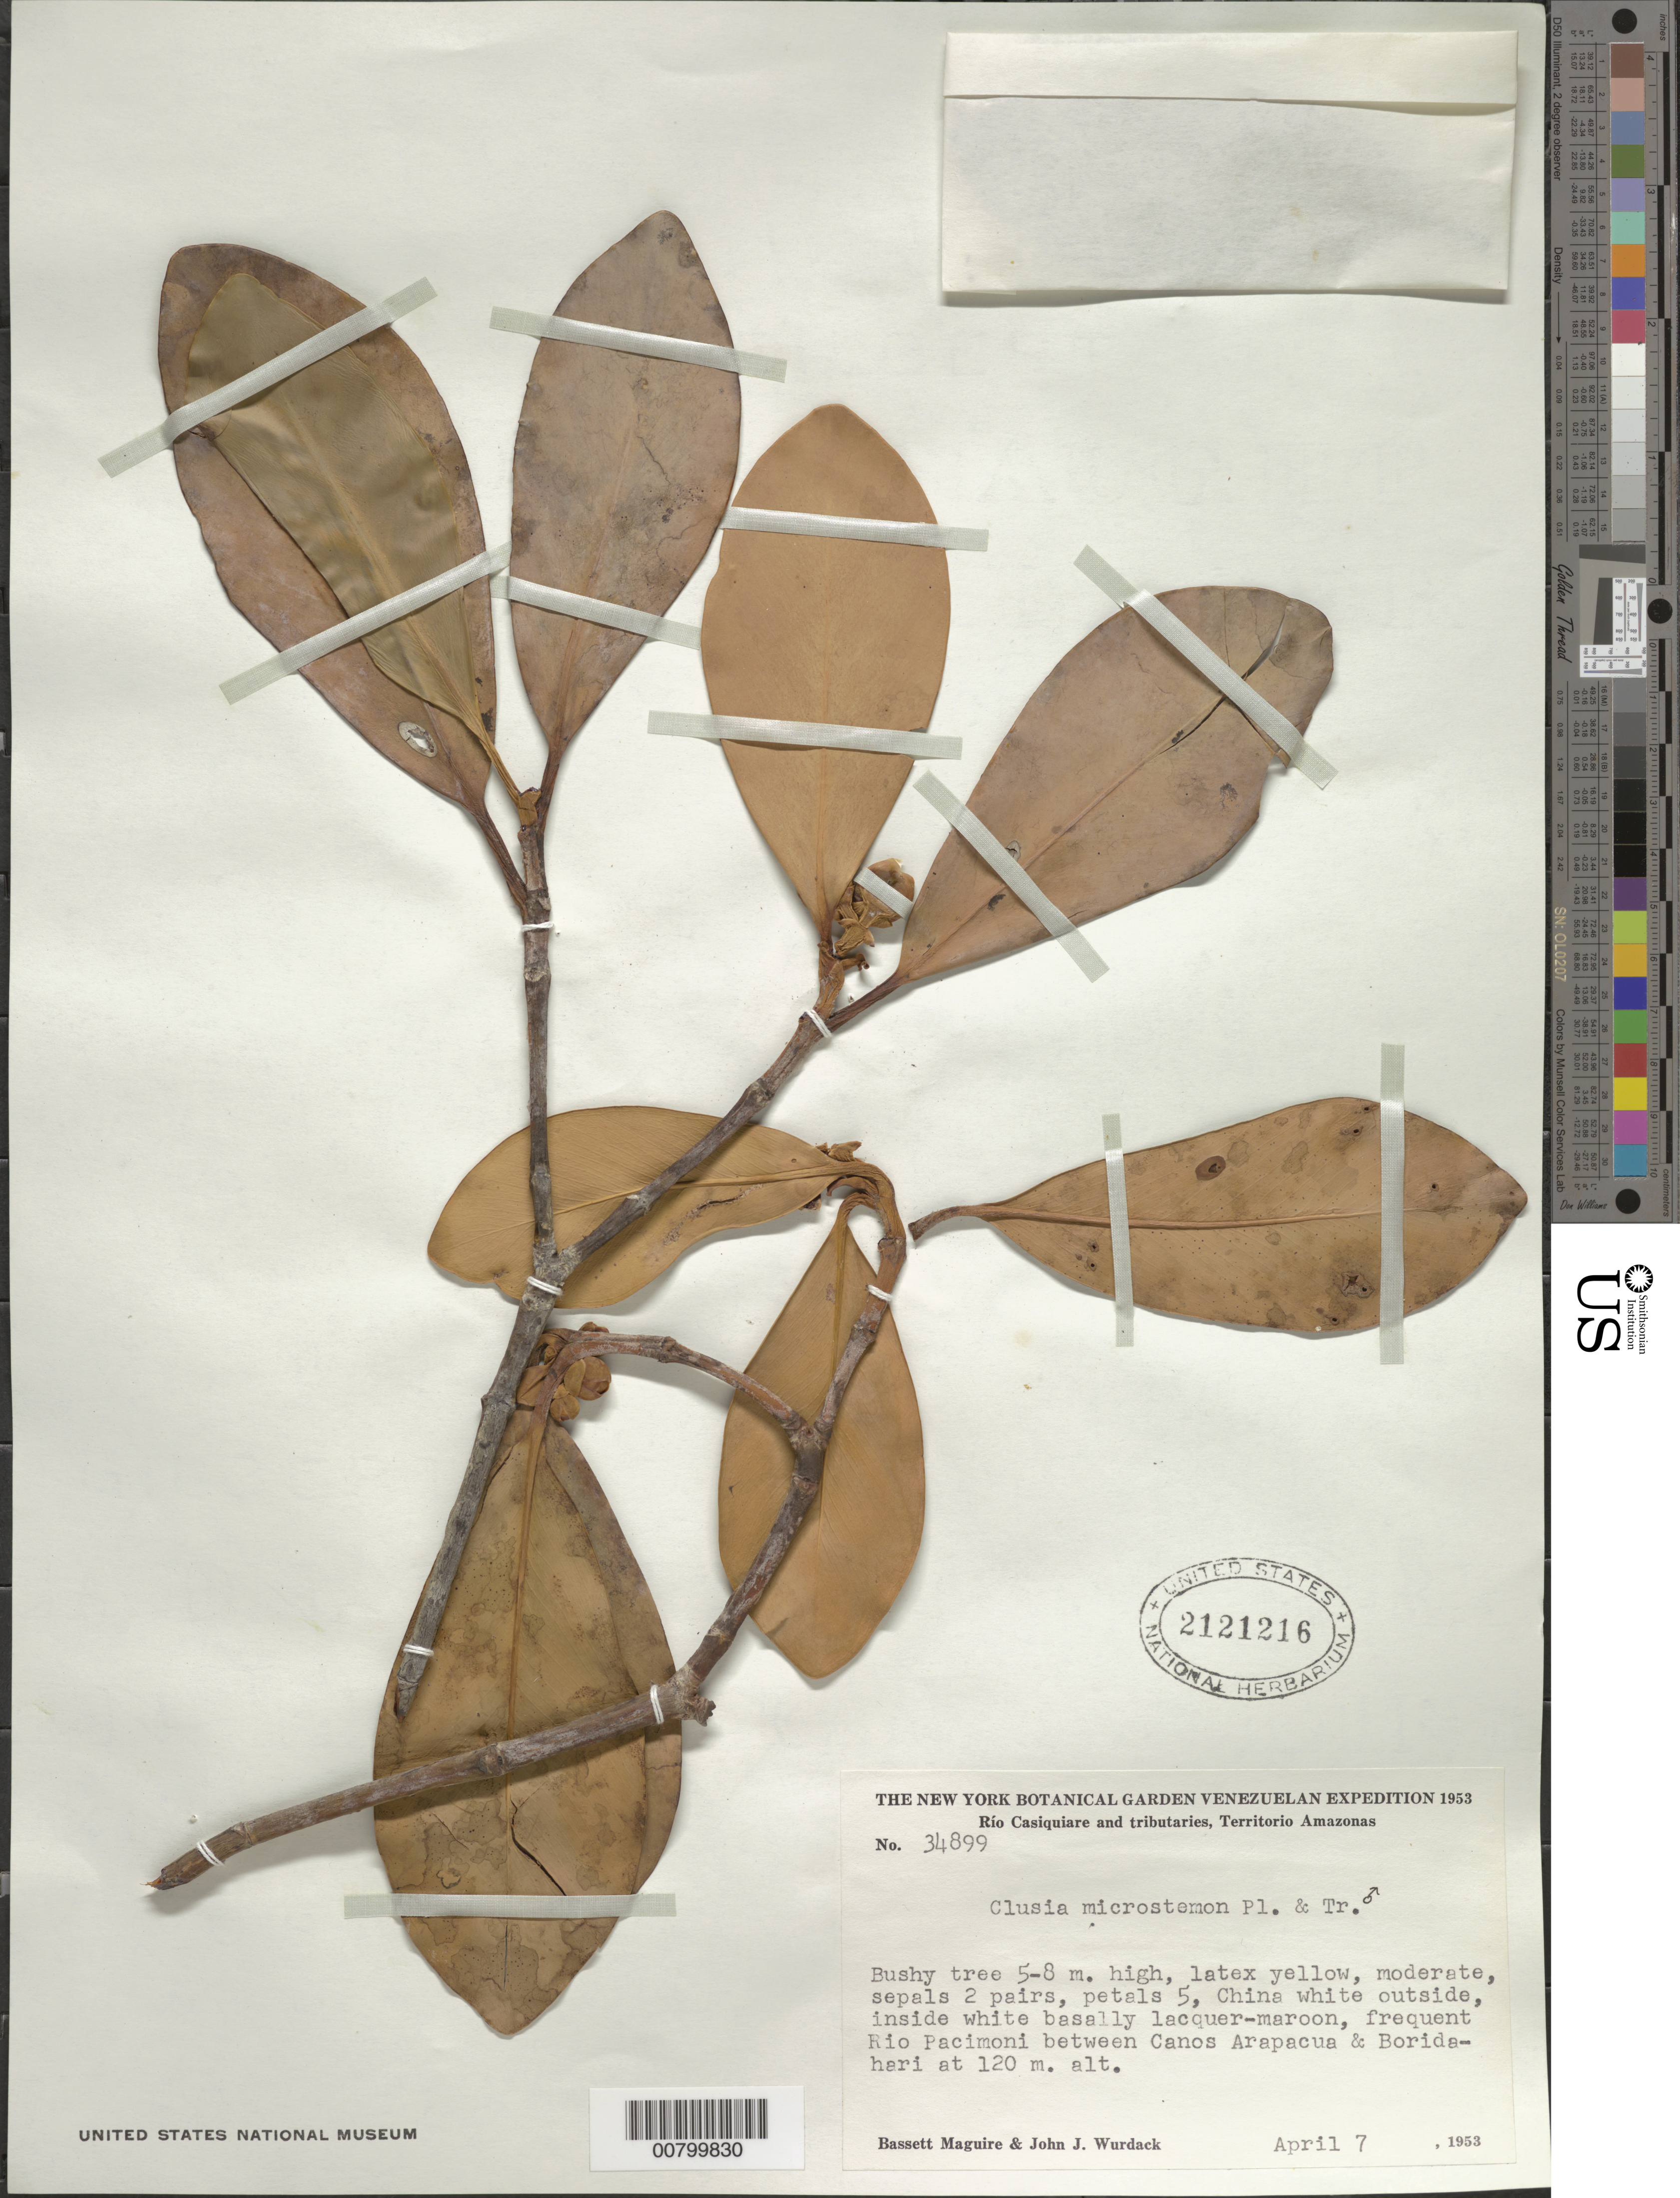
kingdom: Plantae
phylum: Tracheophyta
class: Magnoliopsida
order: Malpighiales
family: Clusiaceae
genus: Clusia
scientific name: Clusia microstemon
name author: Planch. & Triana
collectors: B. Maguire & J. J. Wurdack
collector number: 34899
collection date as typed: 7-Apr-53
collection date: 1953-04-07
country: Venezuela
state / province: Amazonas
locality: Río Pacimoni, between Caño Arapacua and Caño Boridahari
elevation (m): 120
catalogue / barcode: US 2121216